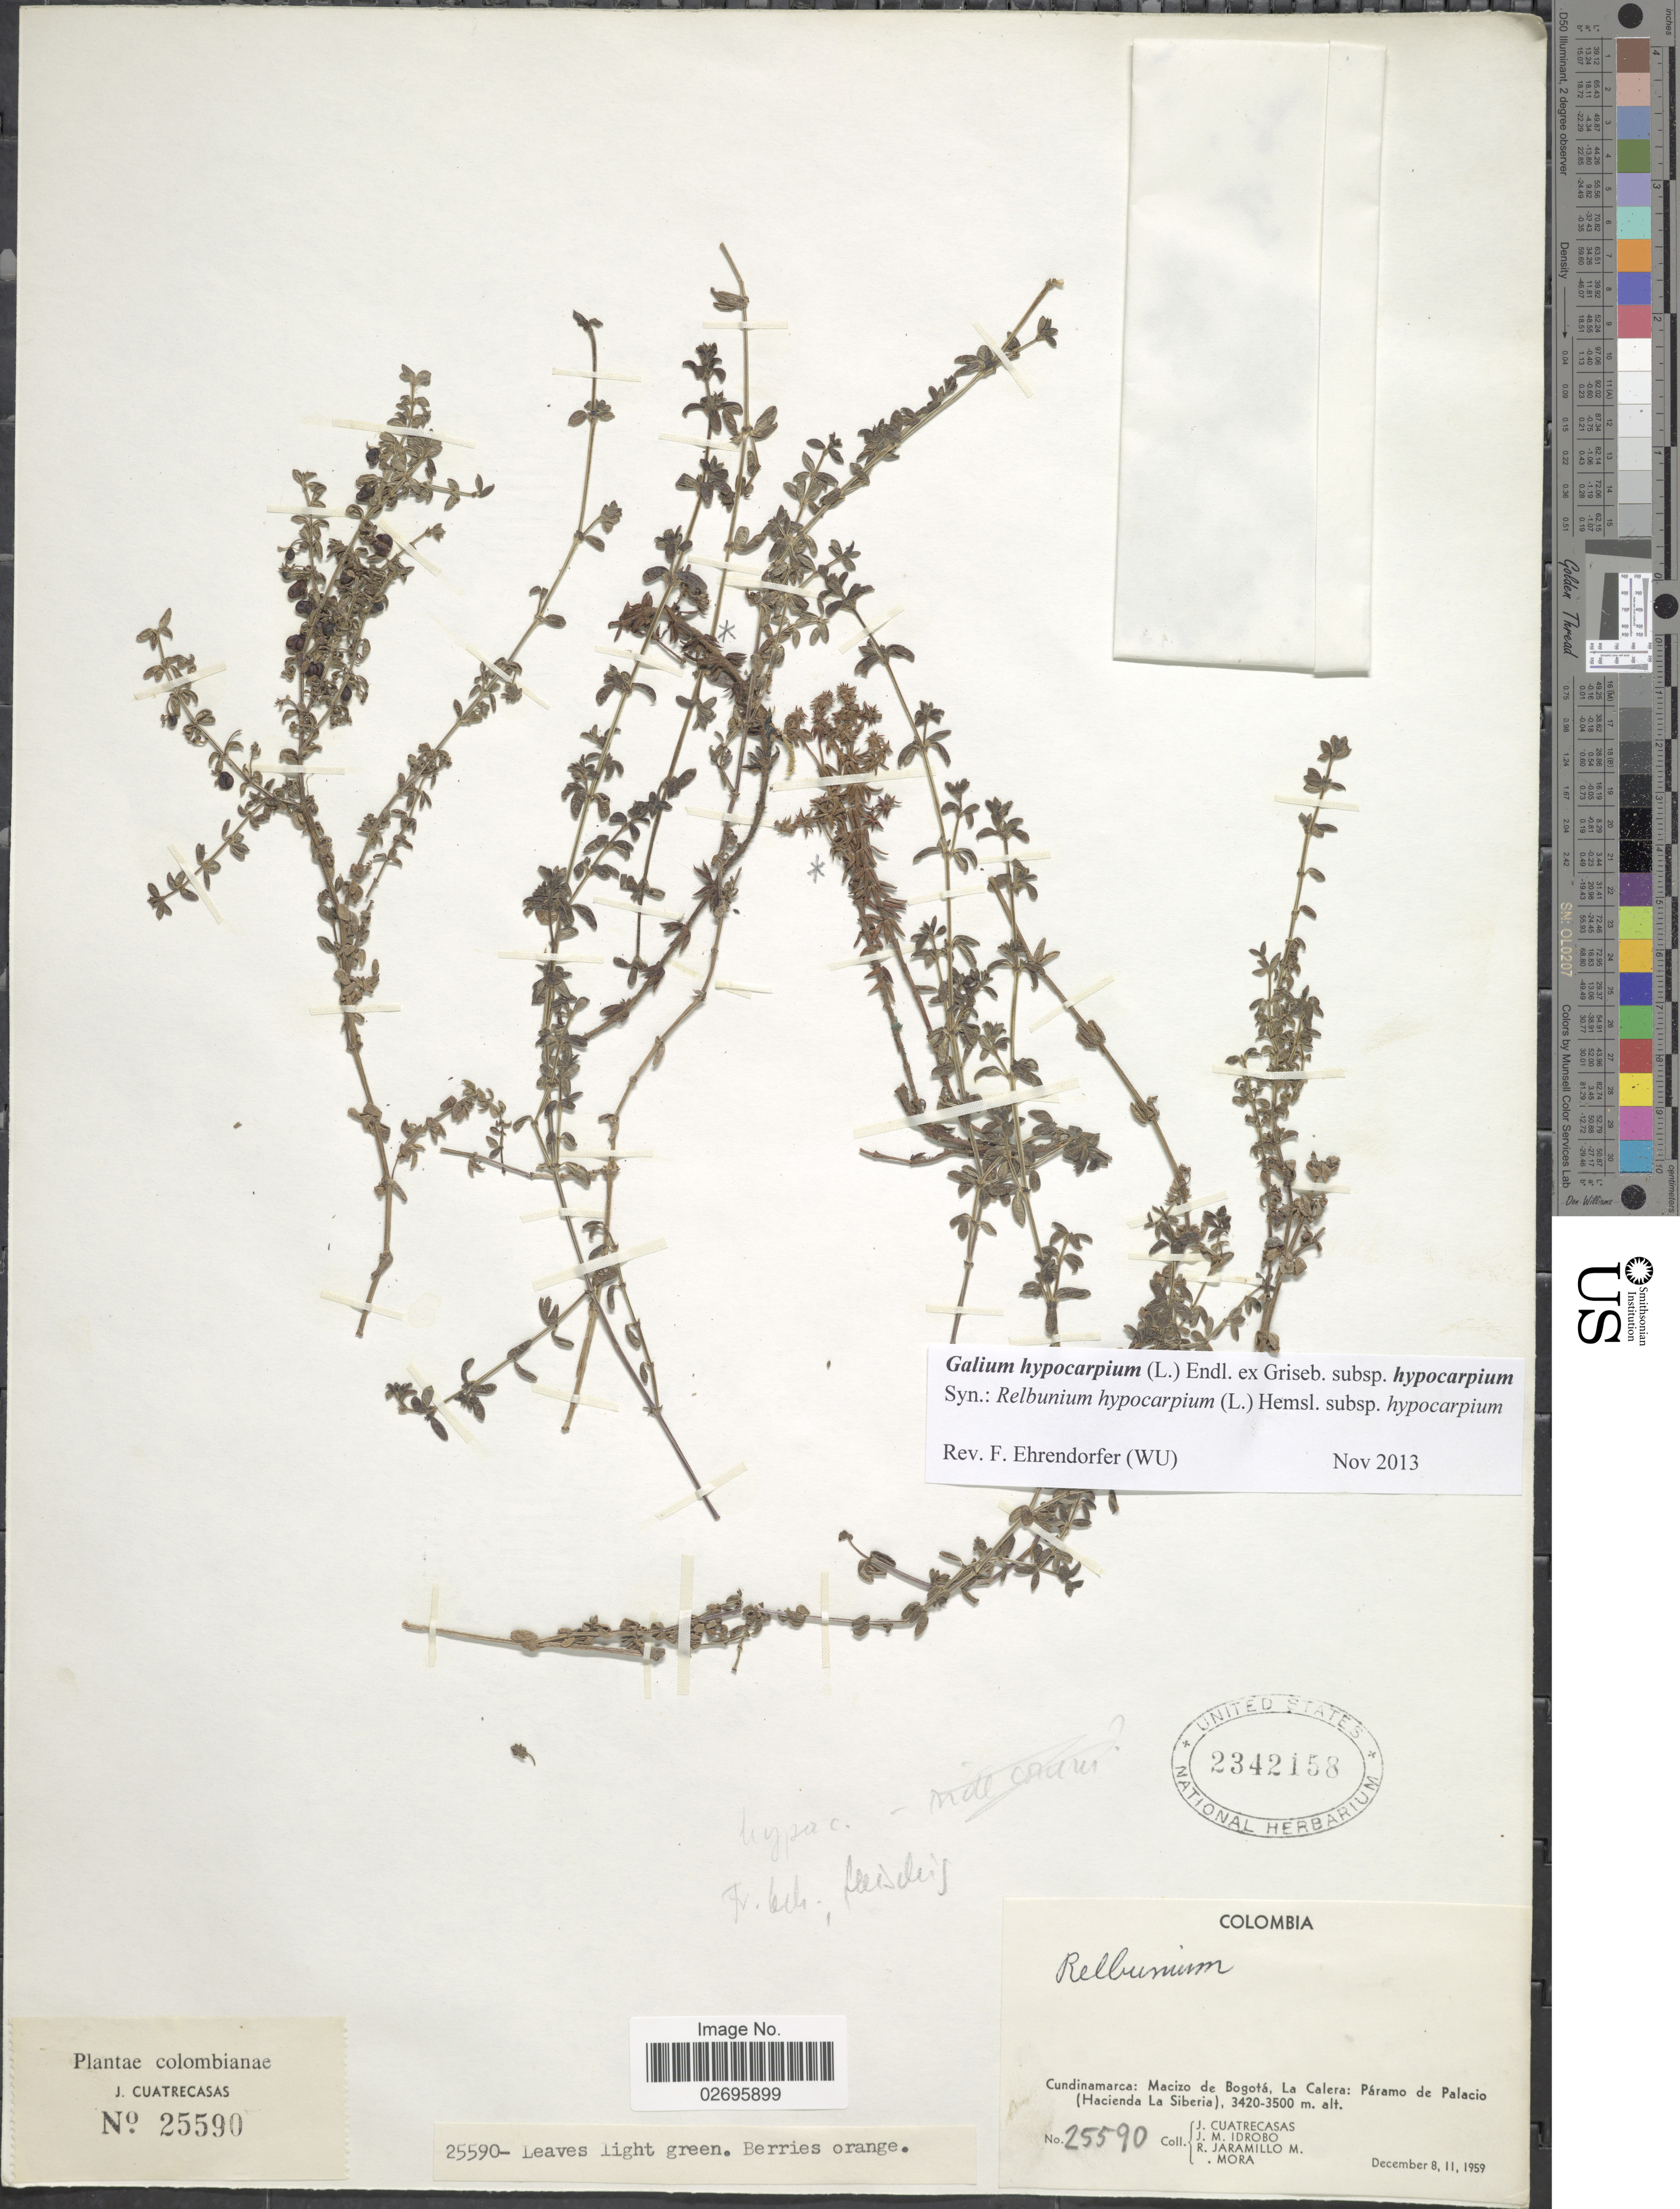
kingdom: Plantae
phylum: Tracheophyta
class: Magnoliopsida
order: Gentianales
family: Rubiaceae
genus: Galium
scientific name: Galium hypocarpium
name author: (L.) Endl. ex Griseb.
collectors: J. Cuatrecasas, J. M. Idrobo, R. Jaramillo M. & Mora, --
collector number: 25590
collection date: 1959-12-08/1959-12-11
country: Colombia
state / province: Cundinamarca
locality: Macizo de Bogotá, la Calera: Páramo de Palacio (Hacienda La Siberia)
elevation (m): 3420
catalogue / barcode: US 2342158